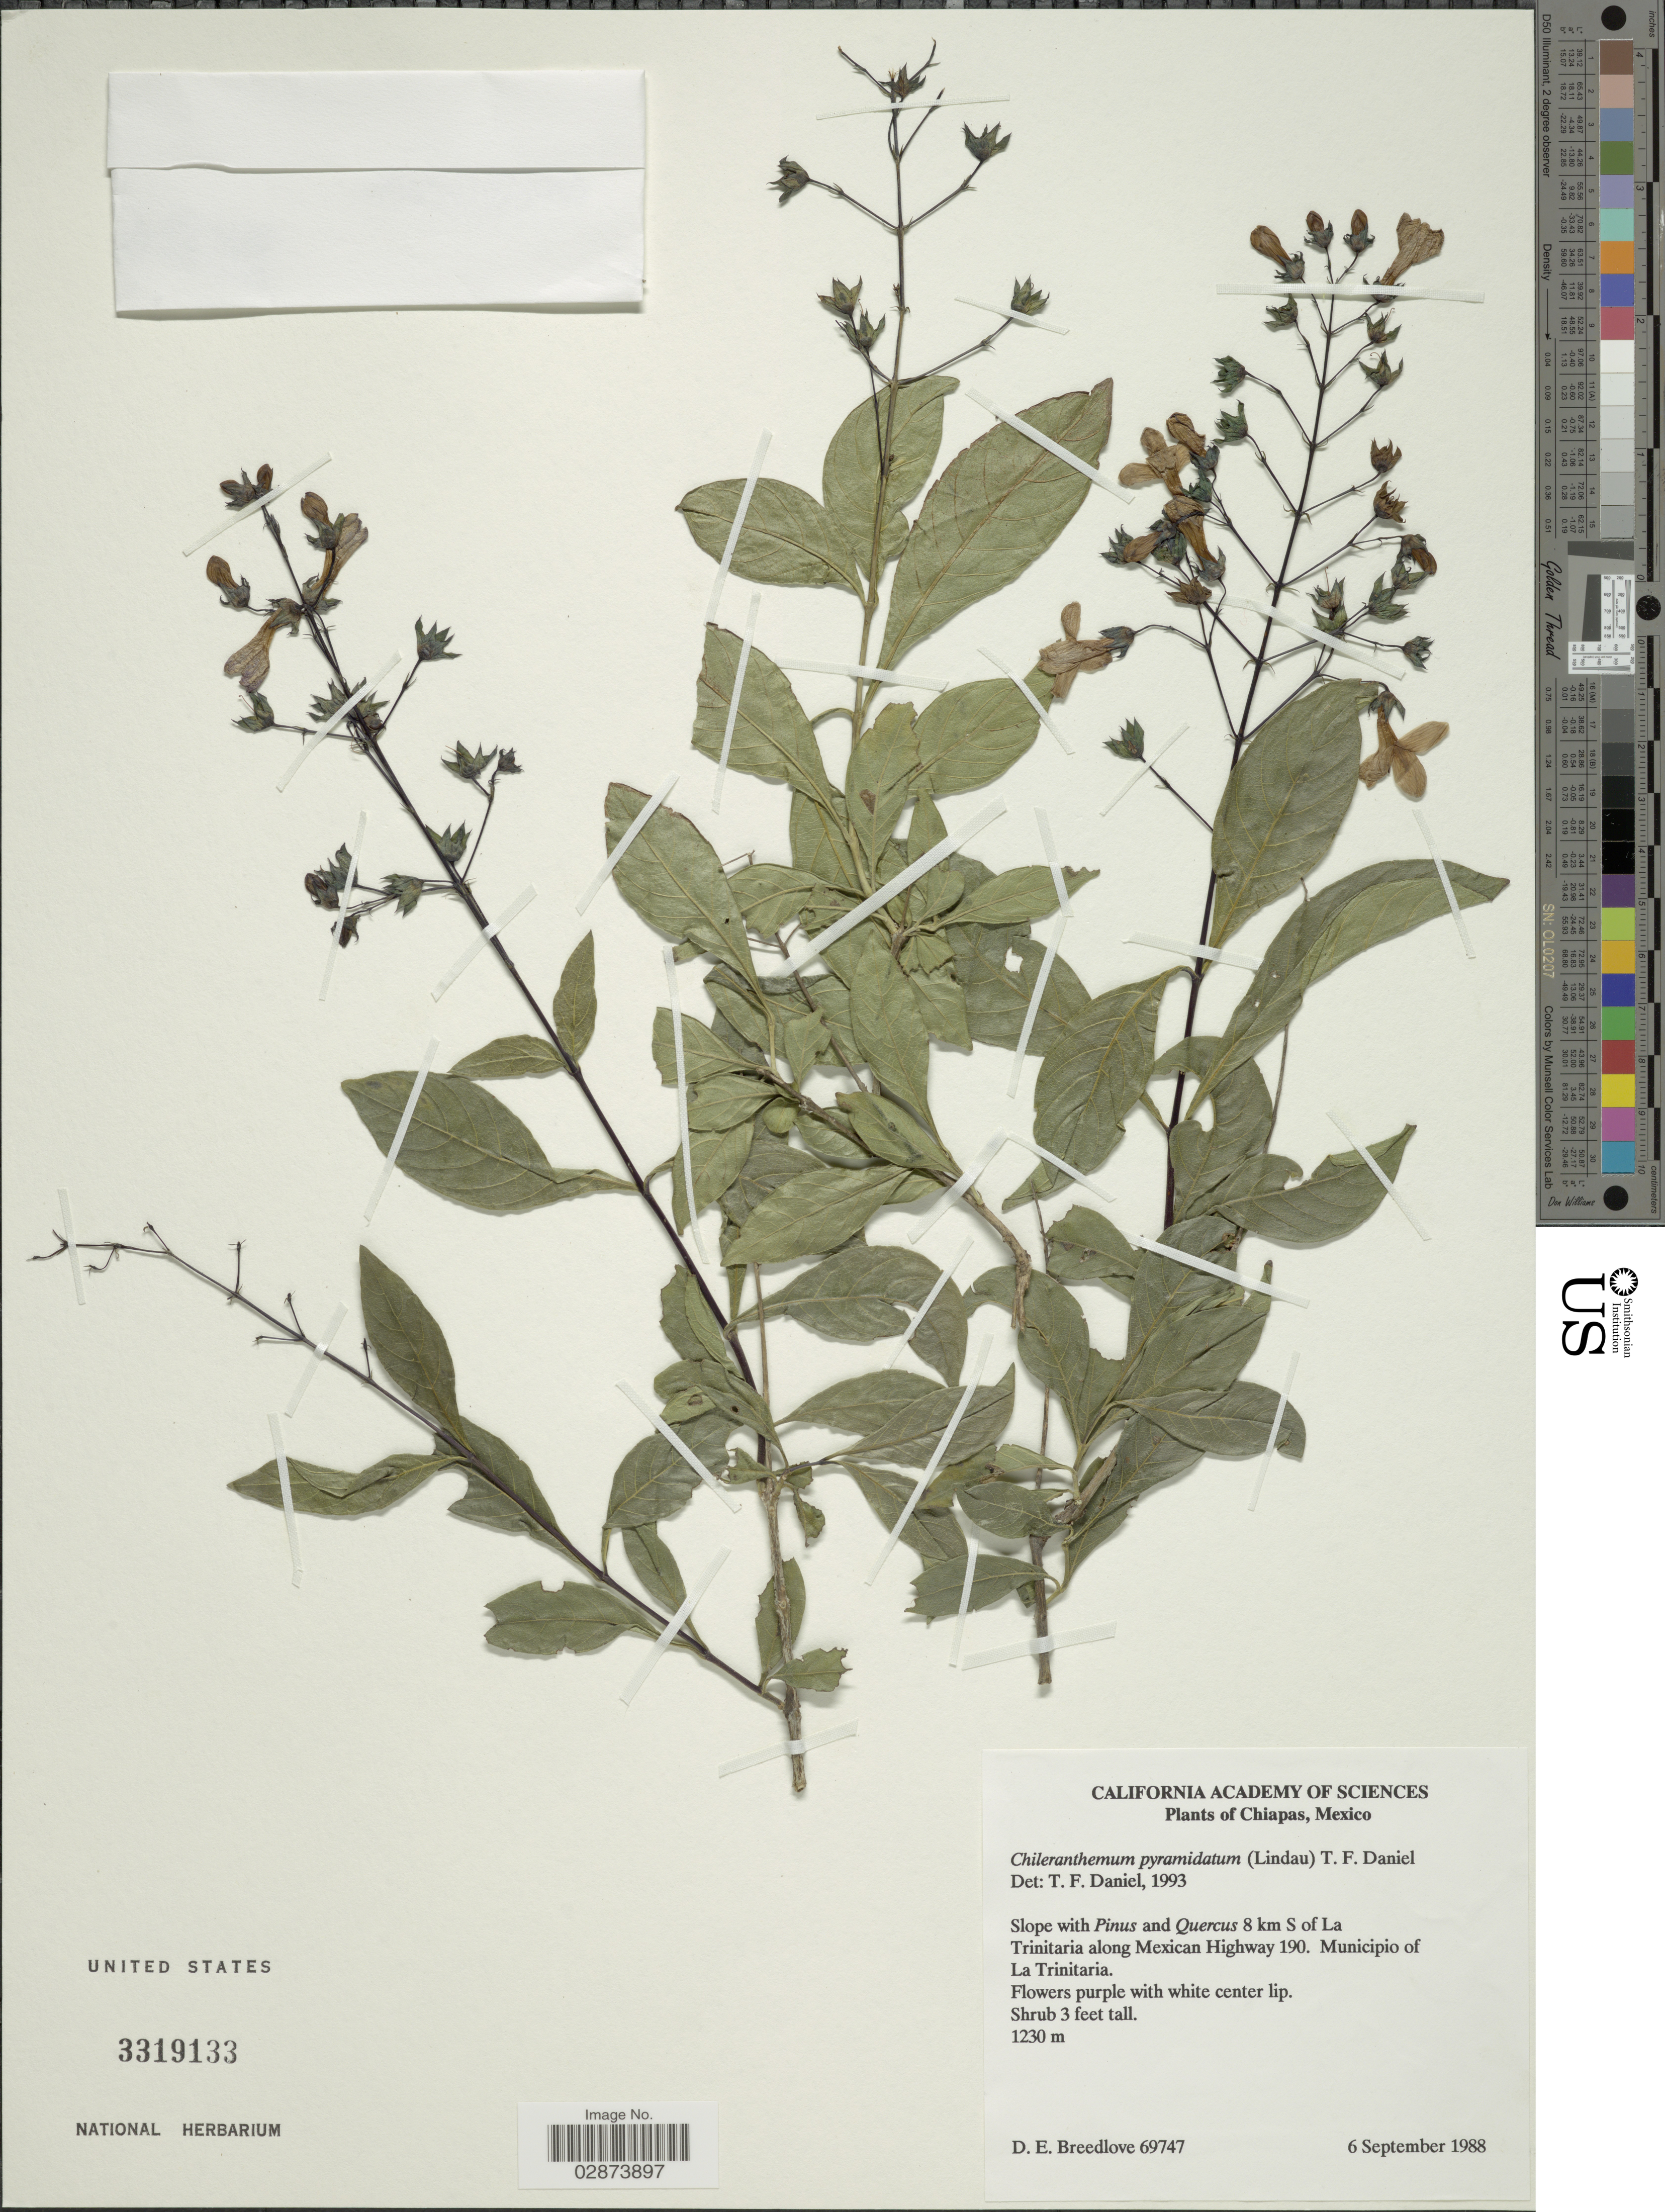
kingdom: Plantae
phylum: Tracheophyta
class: Magnoliopsida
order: Lamiales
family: Acanthaceae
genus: Chileranthemum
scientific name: Chileranthemum pyramidatum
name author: (Lindau) T.F. Daniel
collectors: D. E. Breedlove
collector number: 69747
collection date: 1988-09-06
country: Mexico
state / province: Chiapas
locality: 8 km S of La Trinitaria along Mexican Highway 190. Municipio of La Trinitaria.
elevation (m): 1230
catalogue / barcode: US 3319133